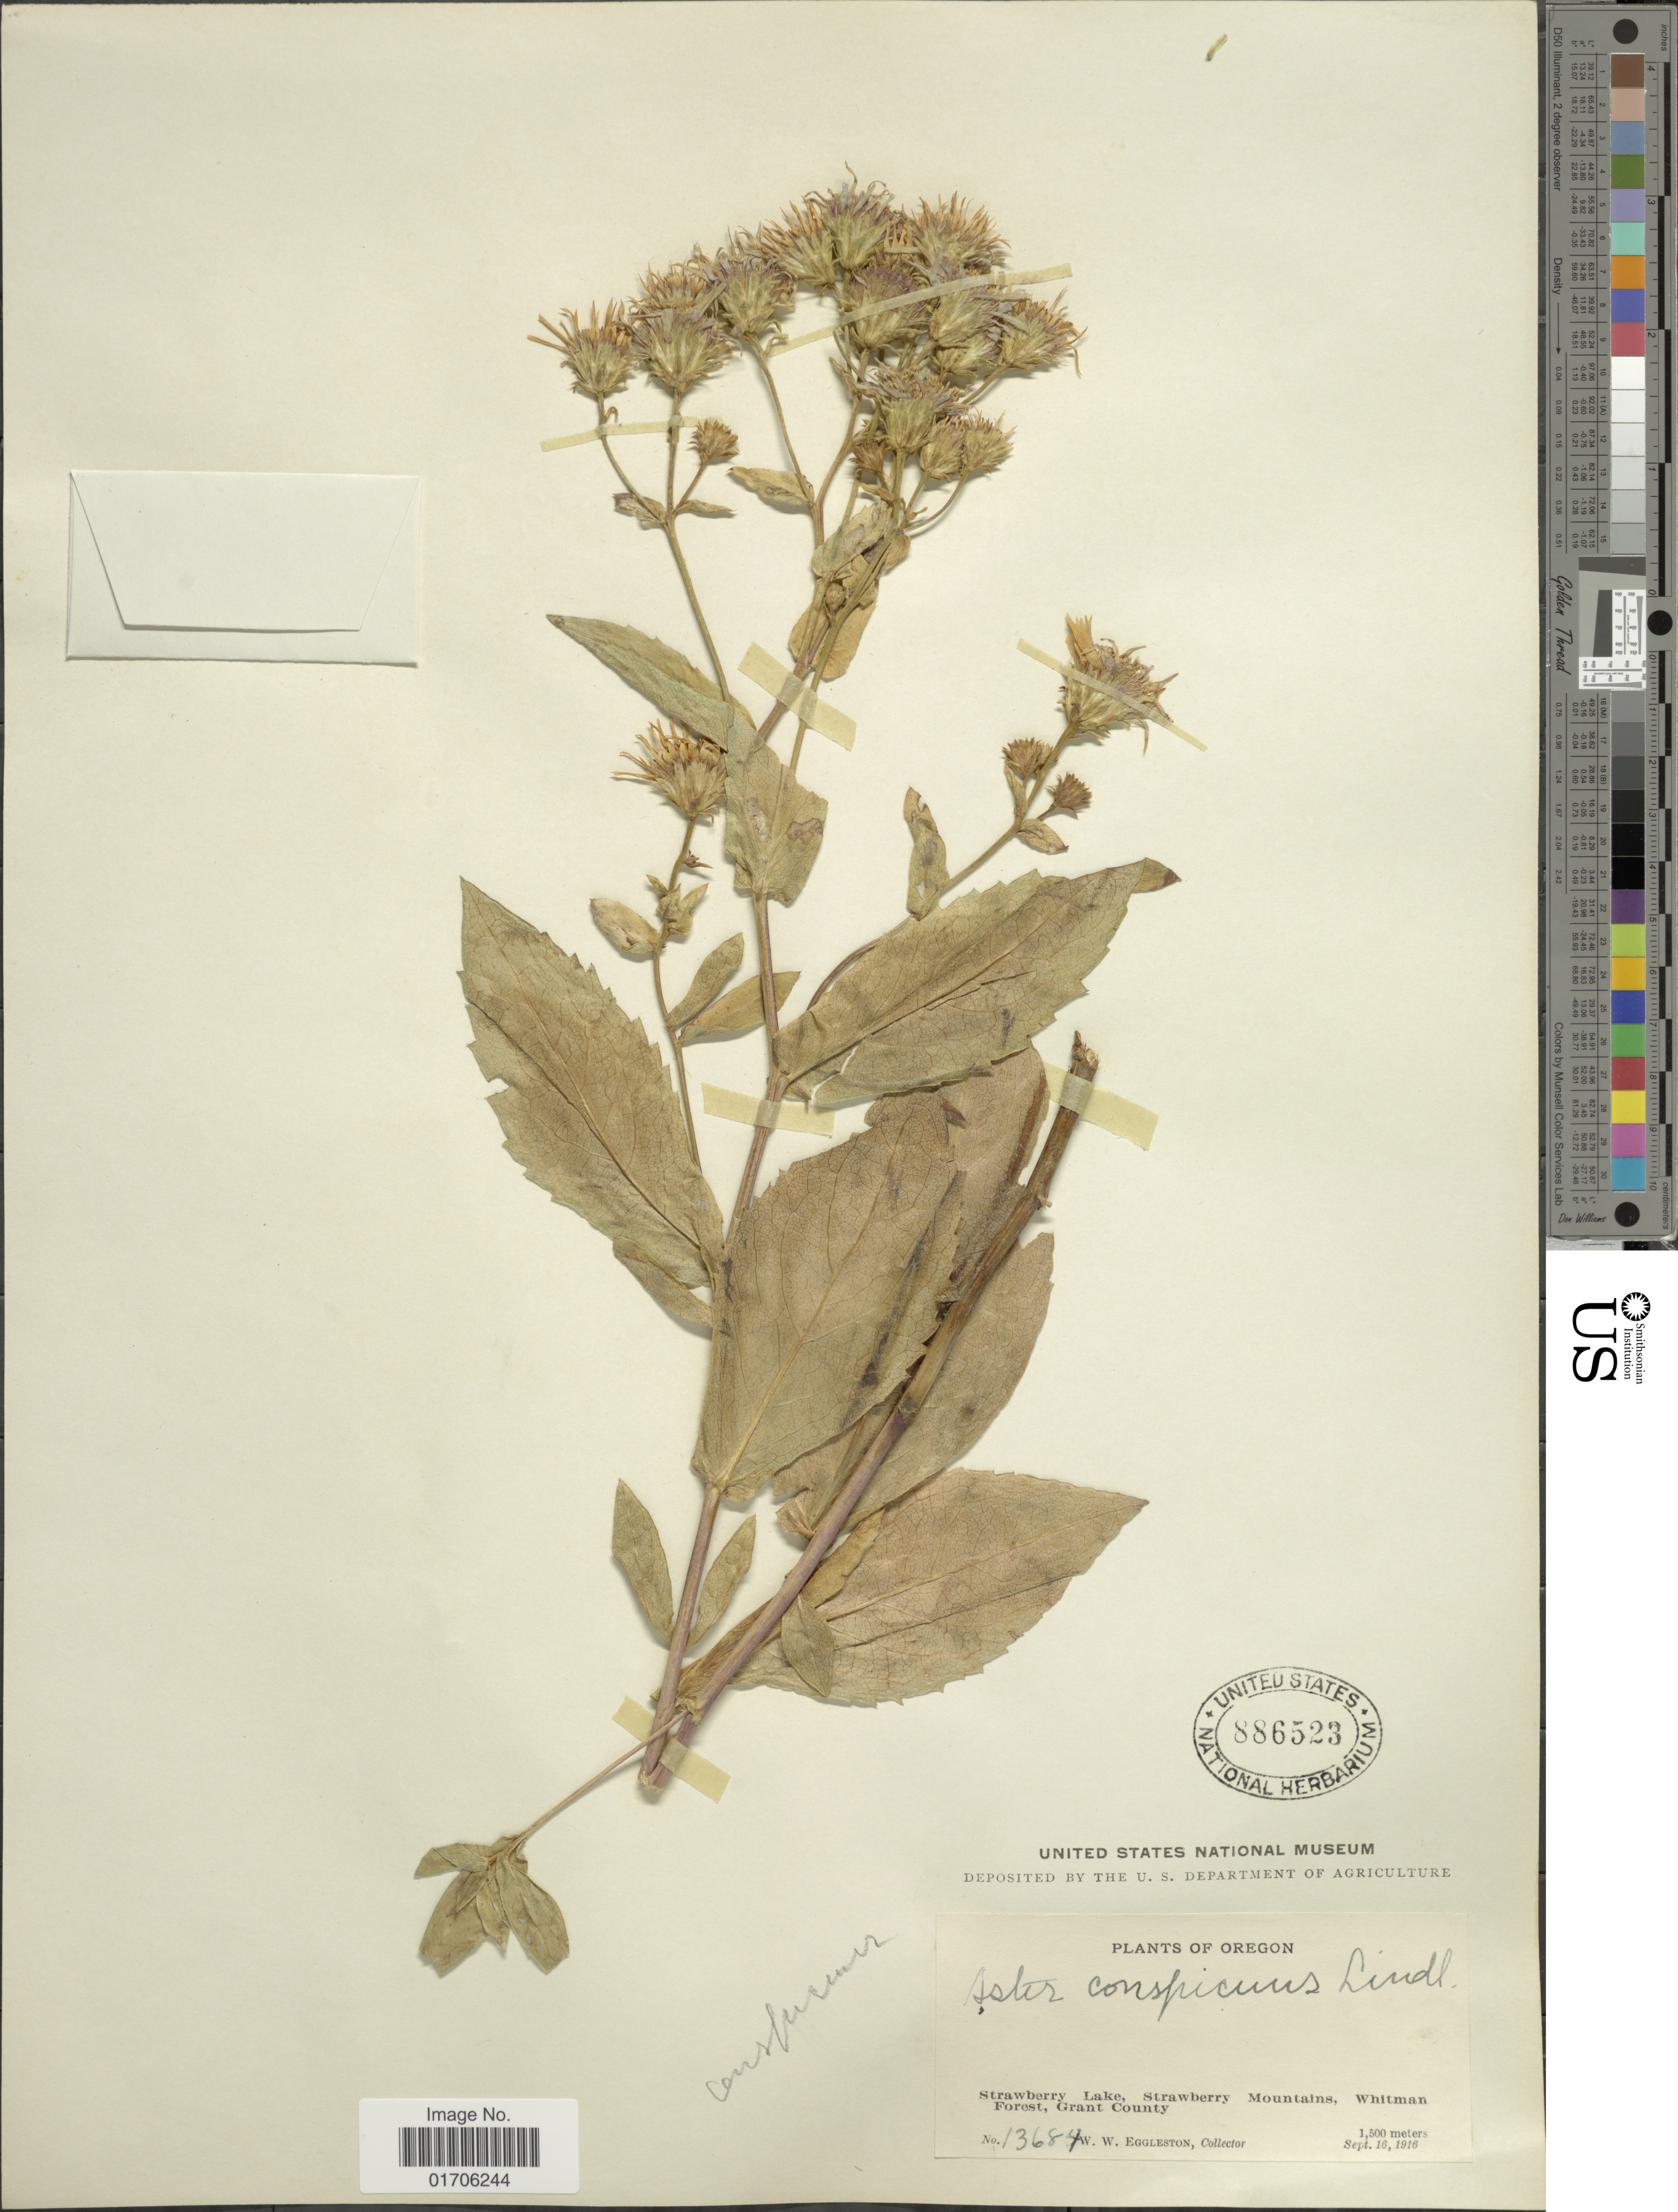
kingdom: Plantae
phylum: Tracheophyta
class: Magnoliopsida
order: Asterales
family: Asteraceae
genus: Eurybia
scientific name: Eurybia conspicua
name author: (Lindl.) G.L. Nesom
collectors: W. W. Eggleston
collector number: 13684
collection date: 1916-09-16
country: United States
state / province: Oregon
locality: Oregon. Strawberry Lake, Strawberry Mountains, Whitman Forest, Grant County.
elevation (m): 1500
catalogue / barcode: US 886523